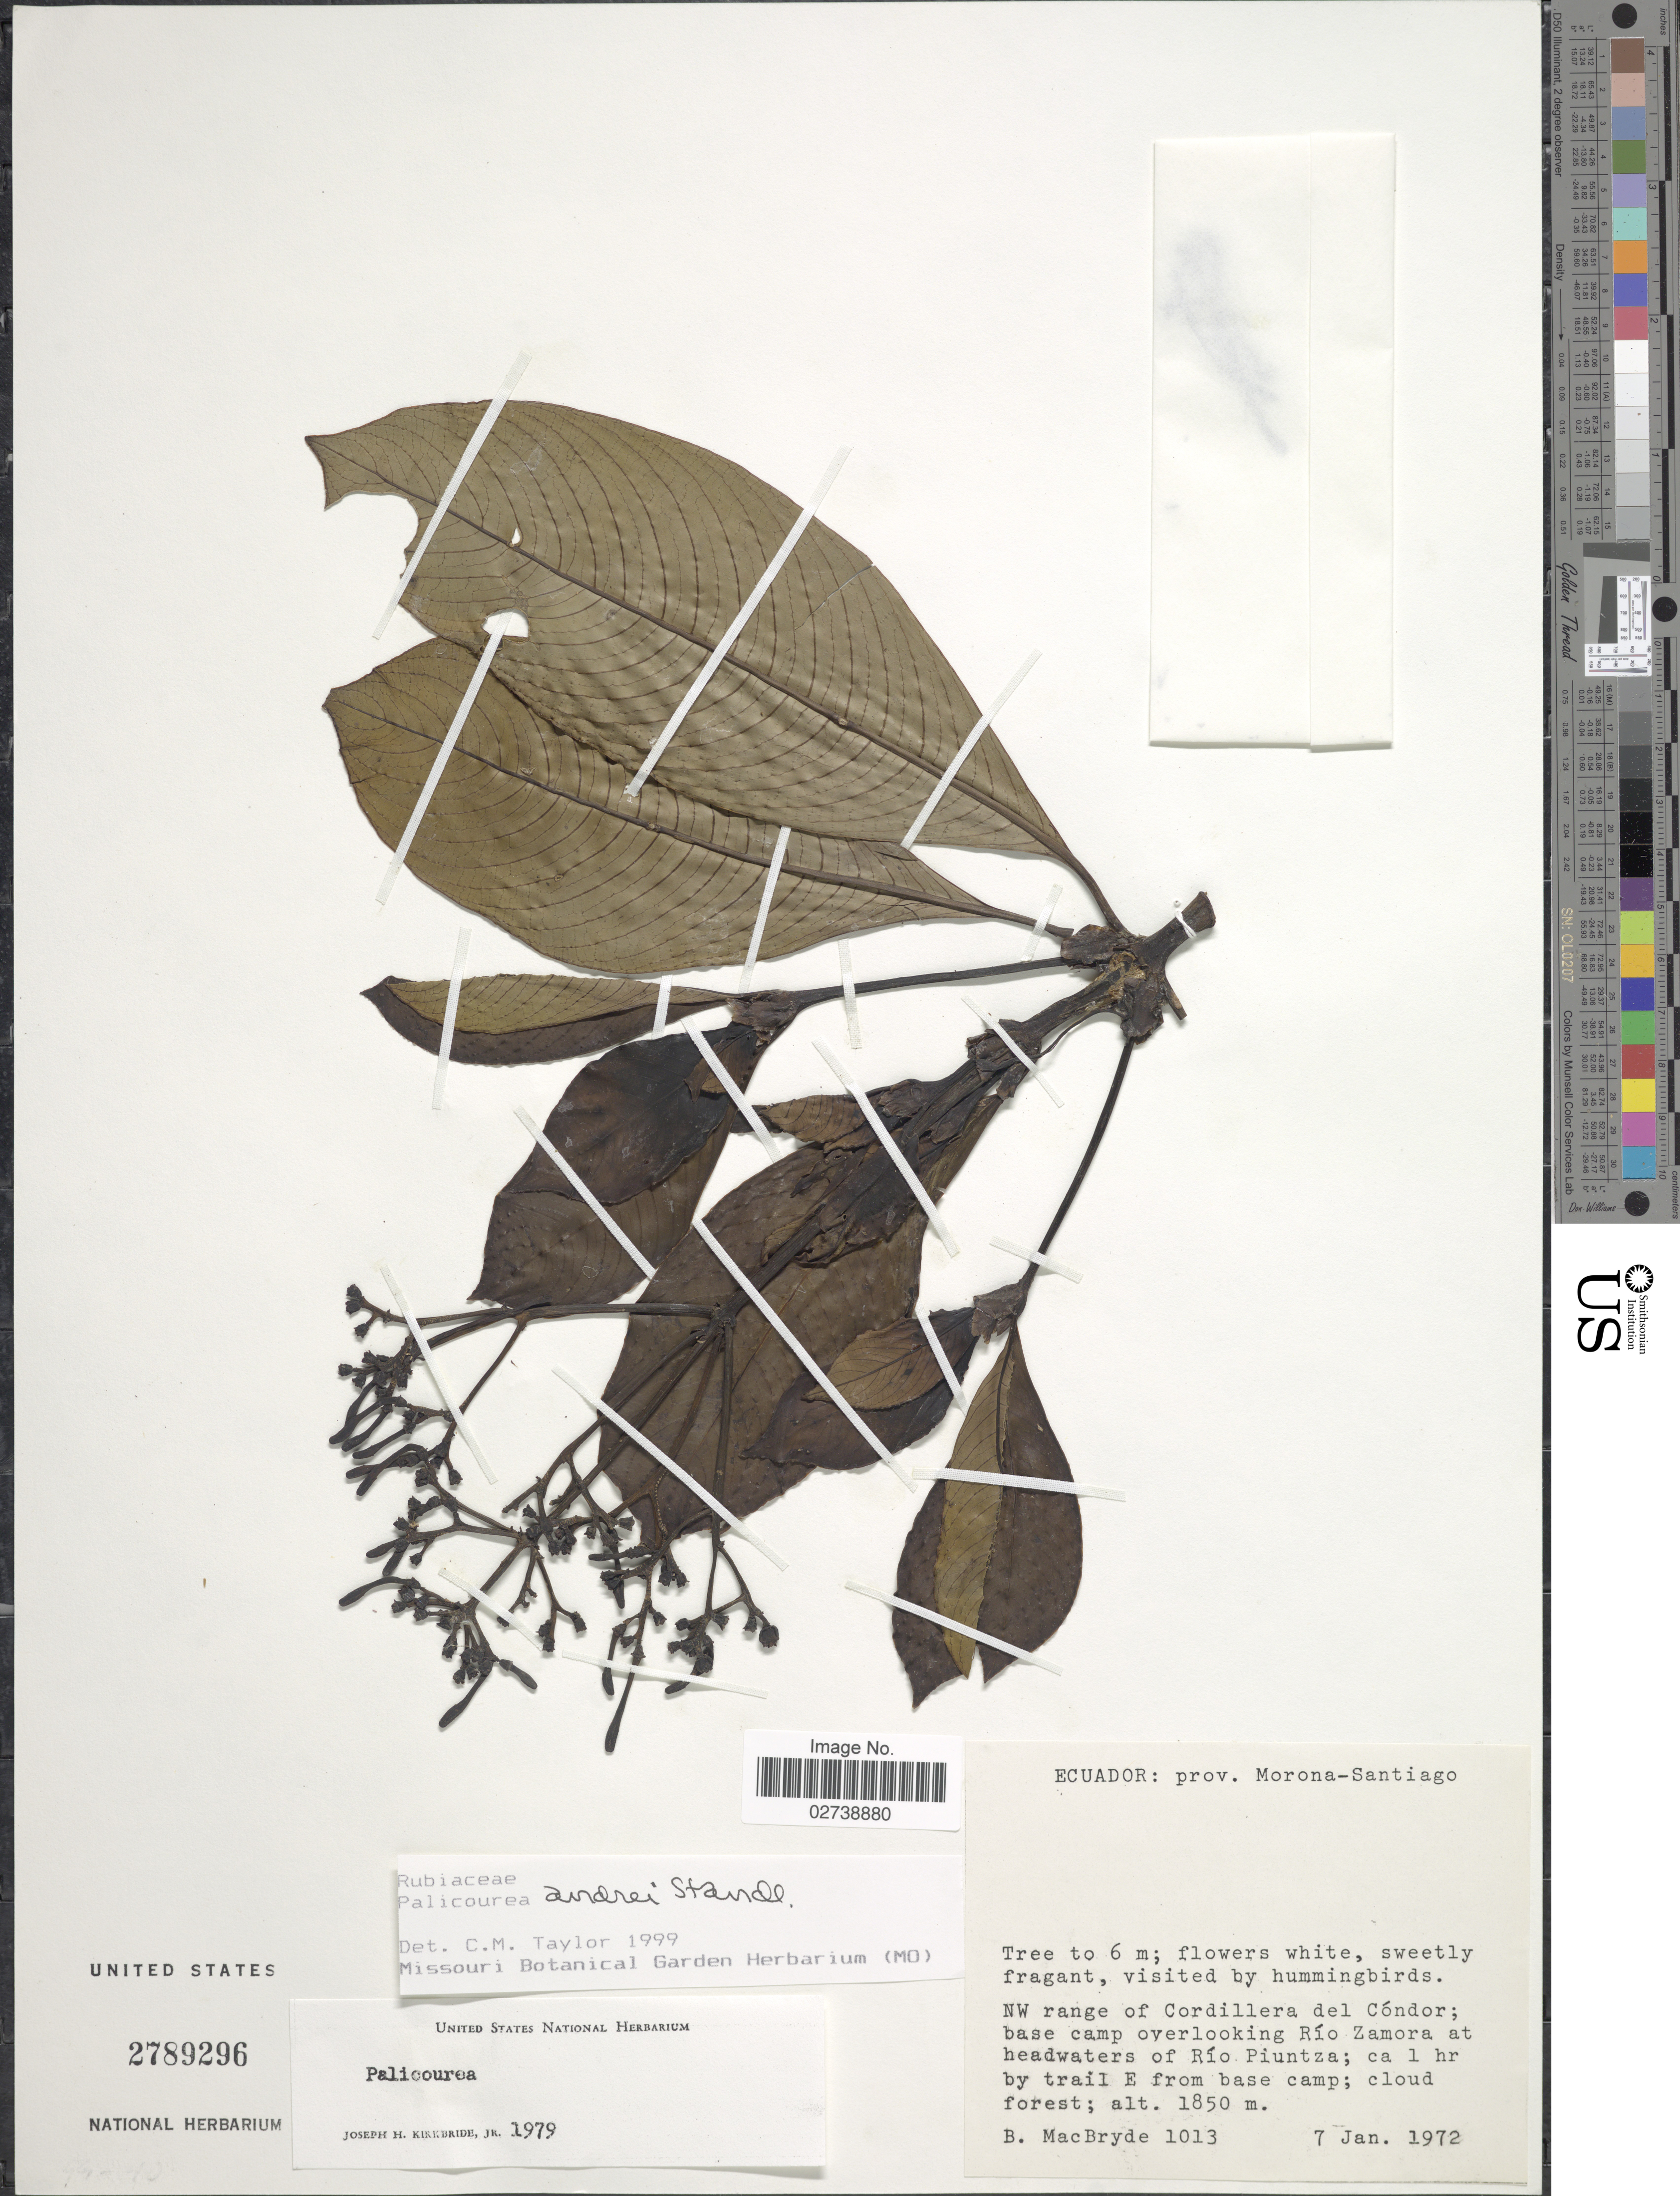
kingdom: Plantae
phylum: Tracheophyta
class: Magnoliopsida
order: Gentianales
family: Rubiaceae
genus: Palicourea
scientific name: Palicourea andrei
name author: Standl.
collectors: B. MacBryde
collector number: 1013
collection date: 1972-01-07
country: Ecuador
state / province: Morona-Santiago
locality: NW range of Cordillera de Cóndor; base camp overlooking Río Zamora at headwaters of Río Piuntza; ca 1 hr by trail E from base camp; cloud forest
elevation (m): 1850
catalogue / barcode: US 2789296